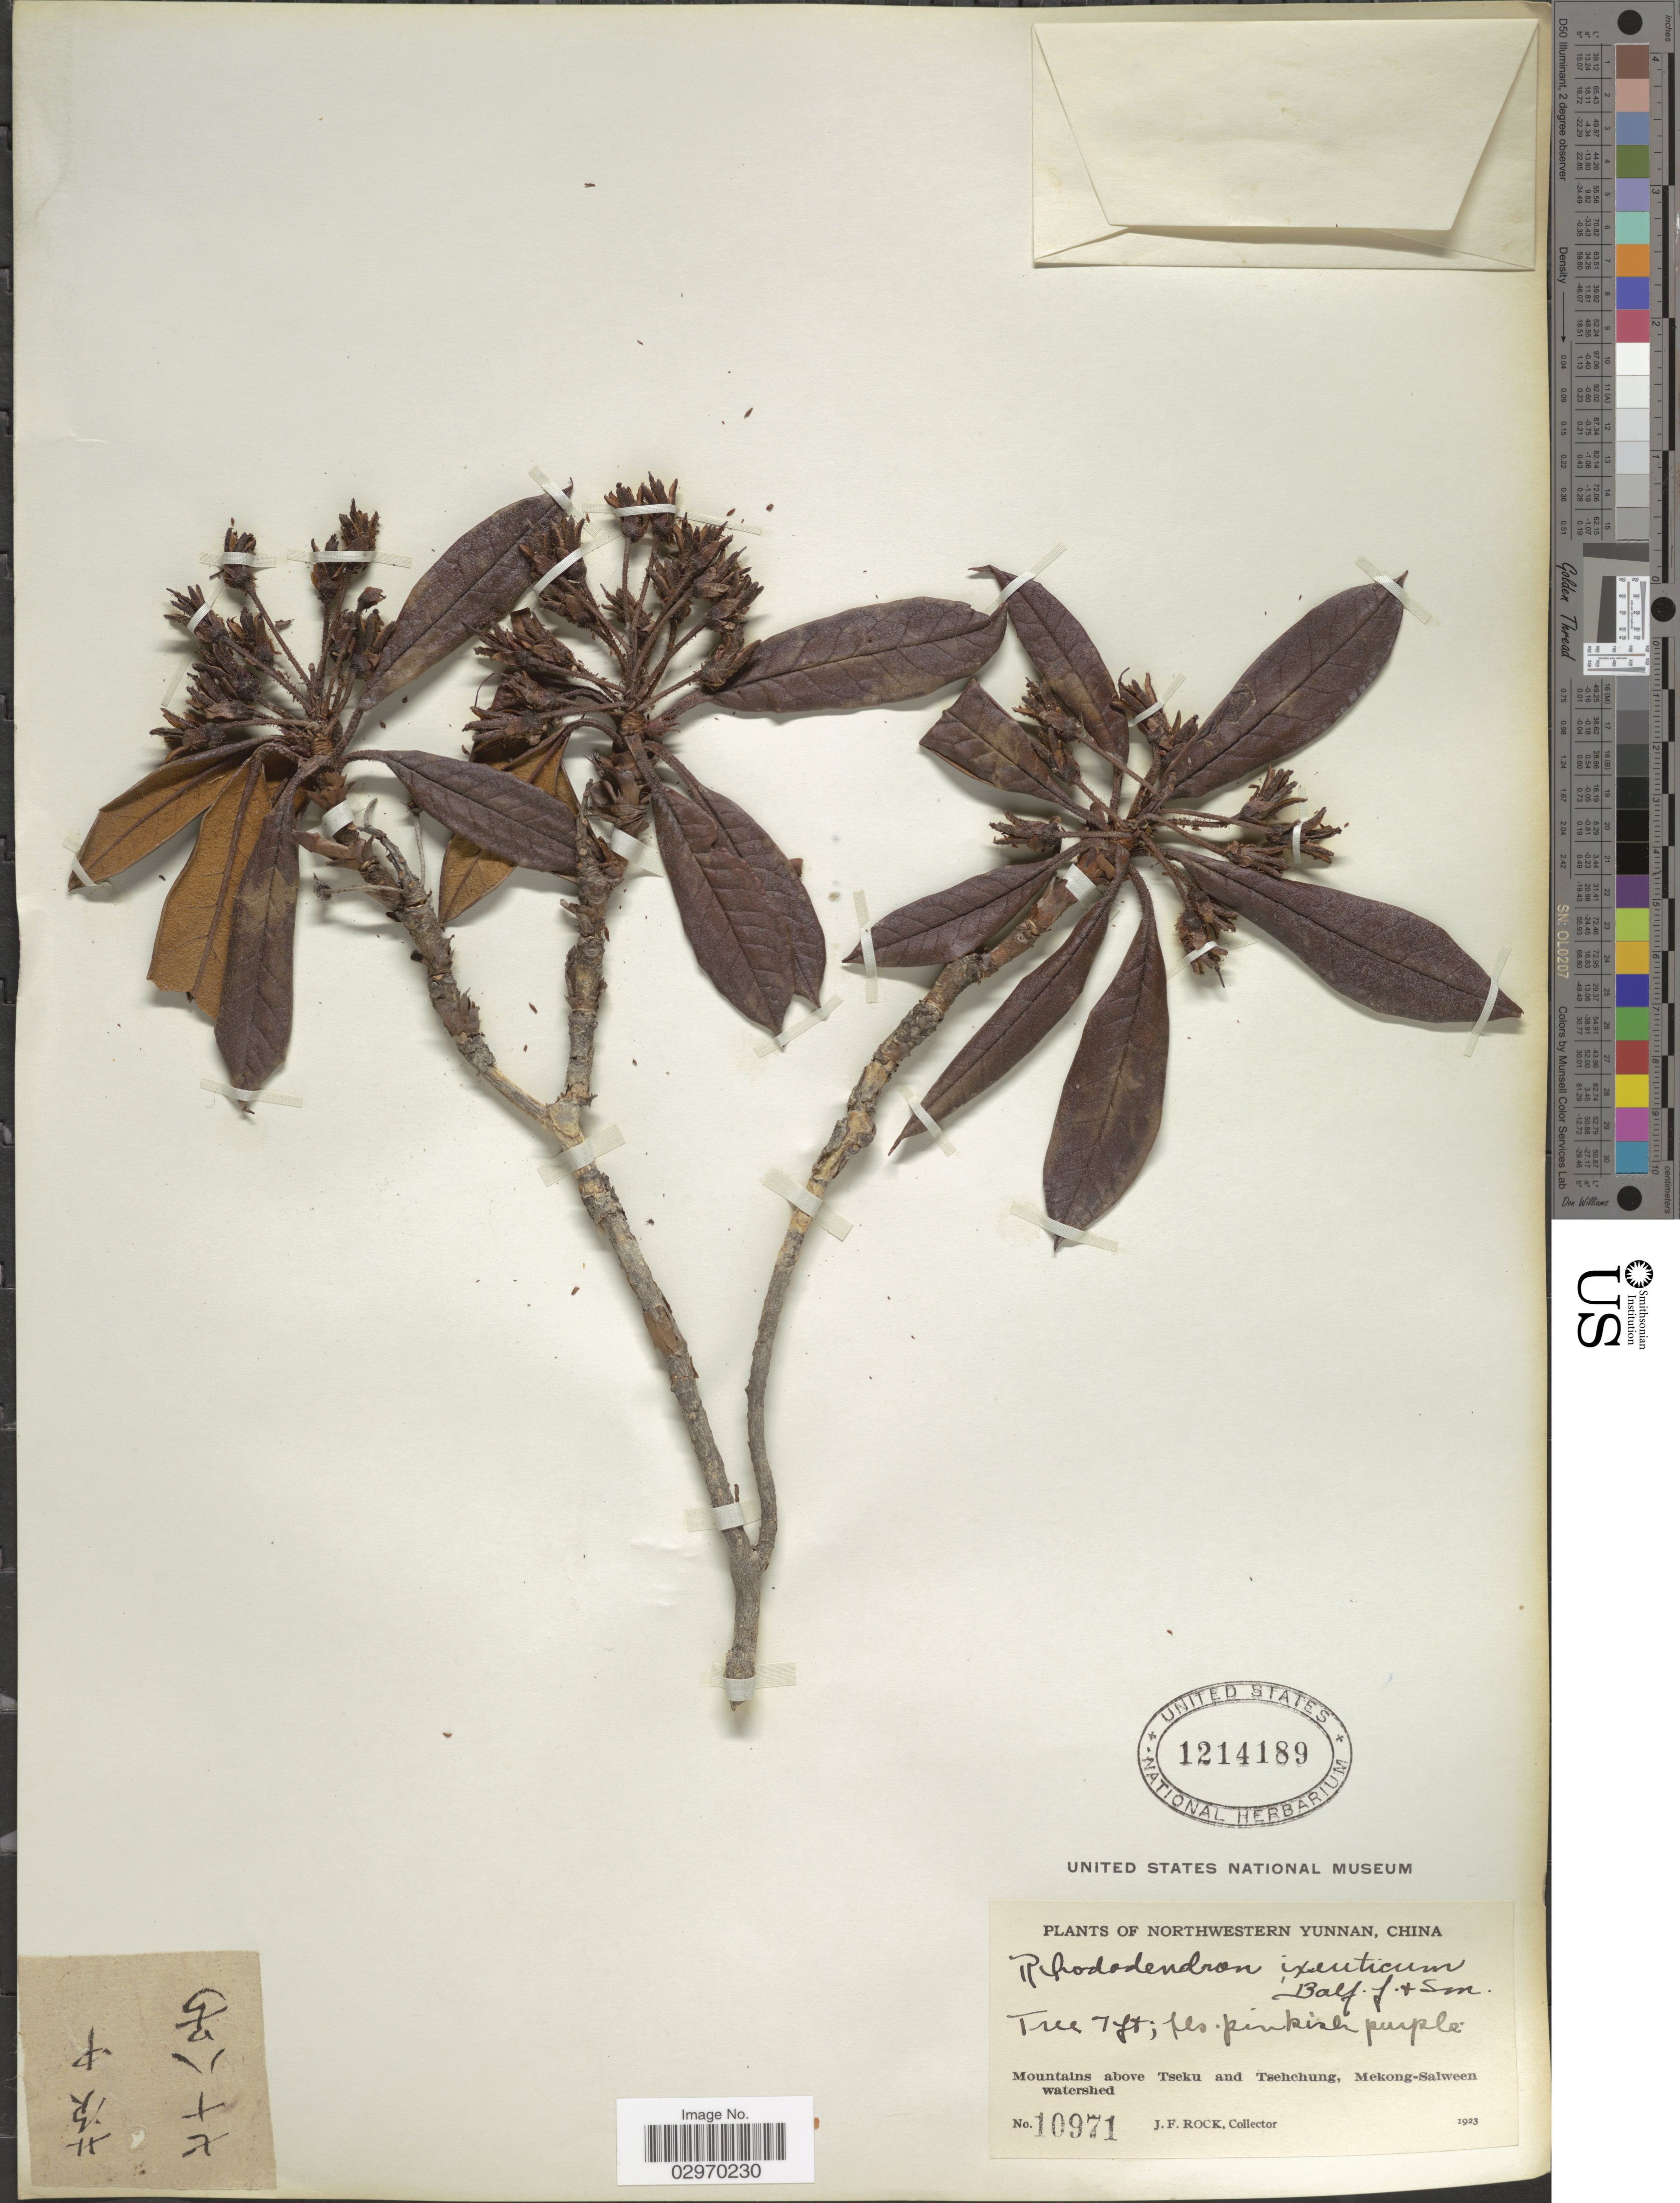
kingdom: Plantae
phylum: Tracheophyta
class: Magnoliopsida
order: Ericales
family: Ericaceae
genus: Rhododendron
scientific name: Rhododendron crinigerum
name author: Franch.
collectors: J. Rock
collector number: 10971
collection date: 1923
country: China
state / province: Yunnan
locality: Northwestern Yunnan, Mountains above Tseku and Tsehchung, Mekong-Salween watershed.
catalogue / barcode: US 1214189